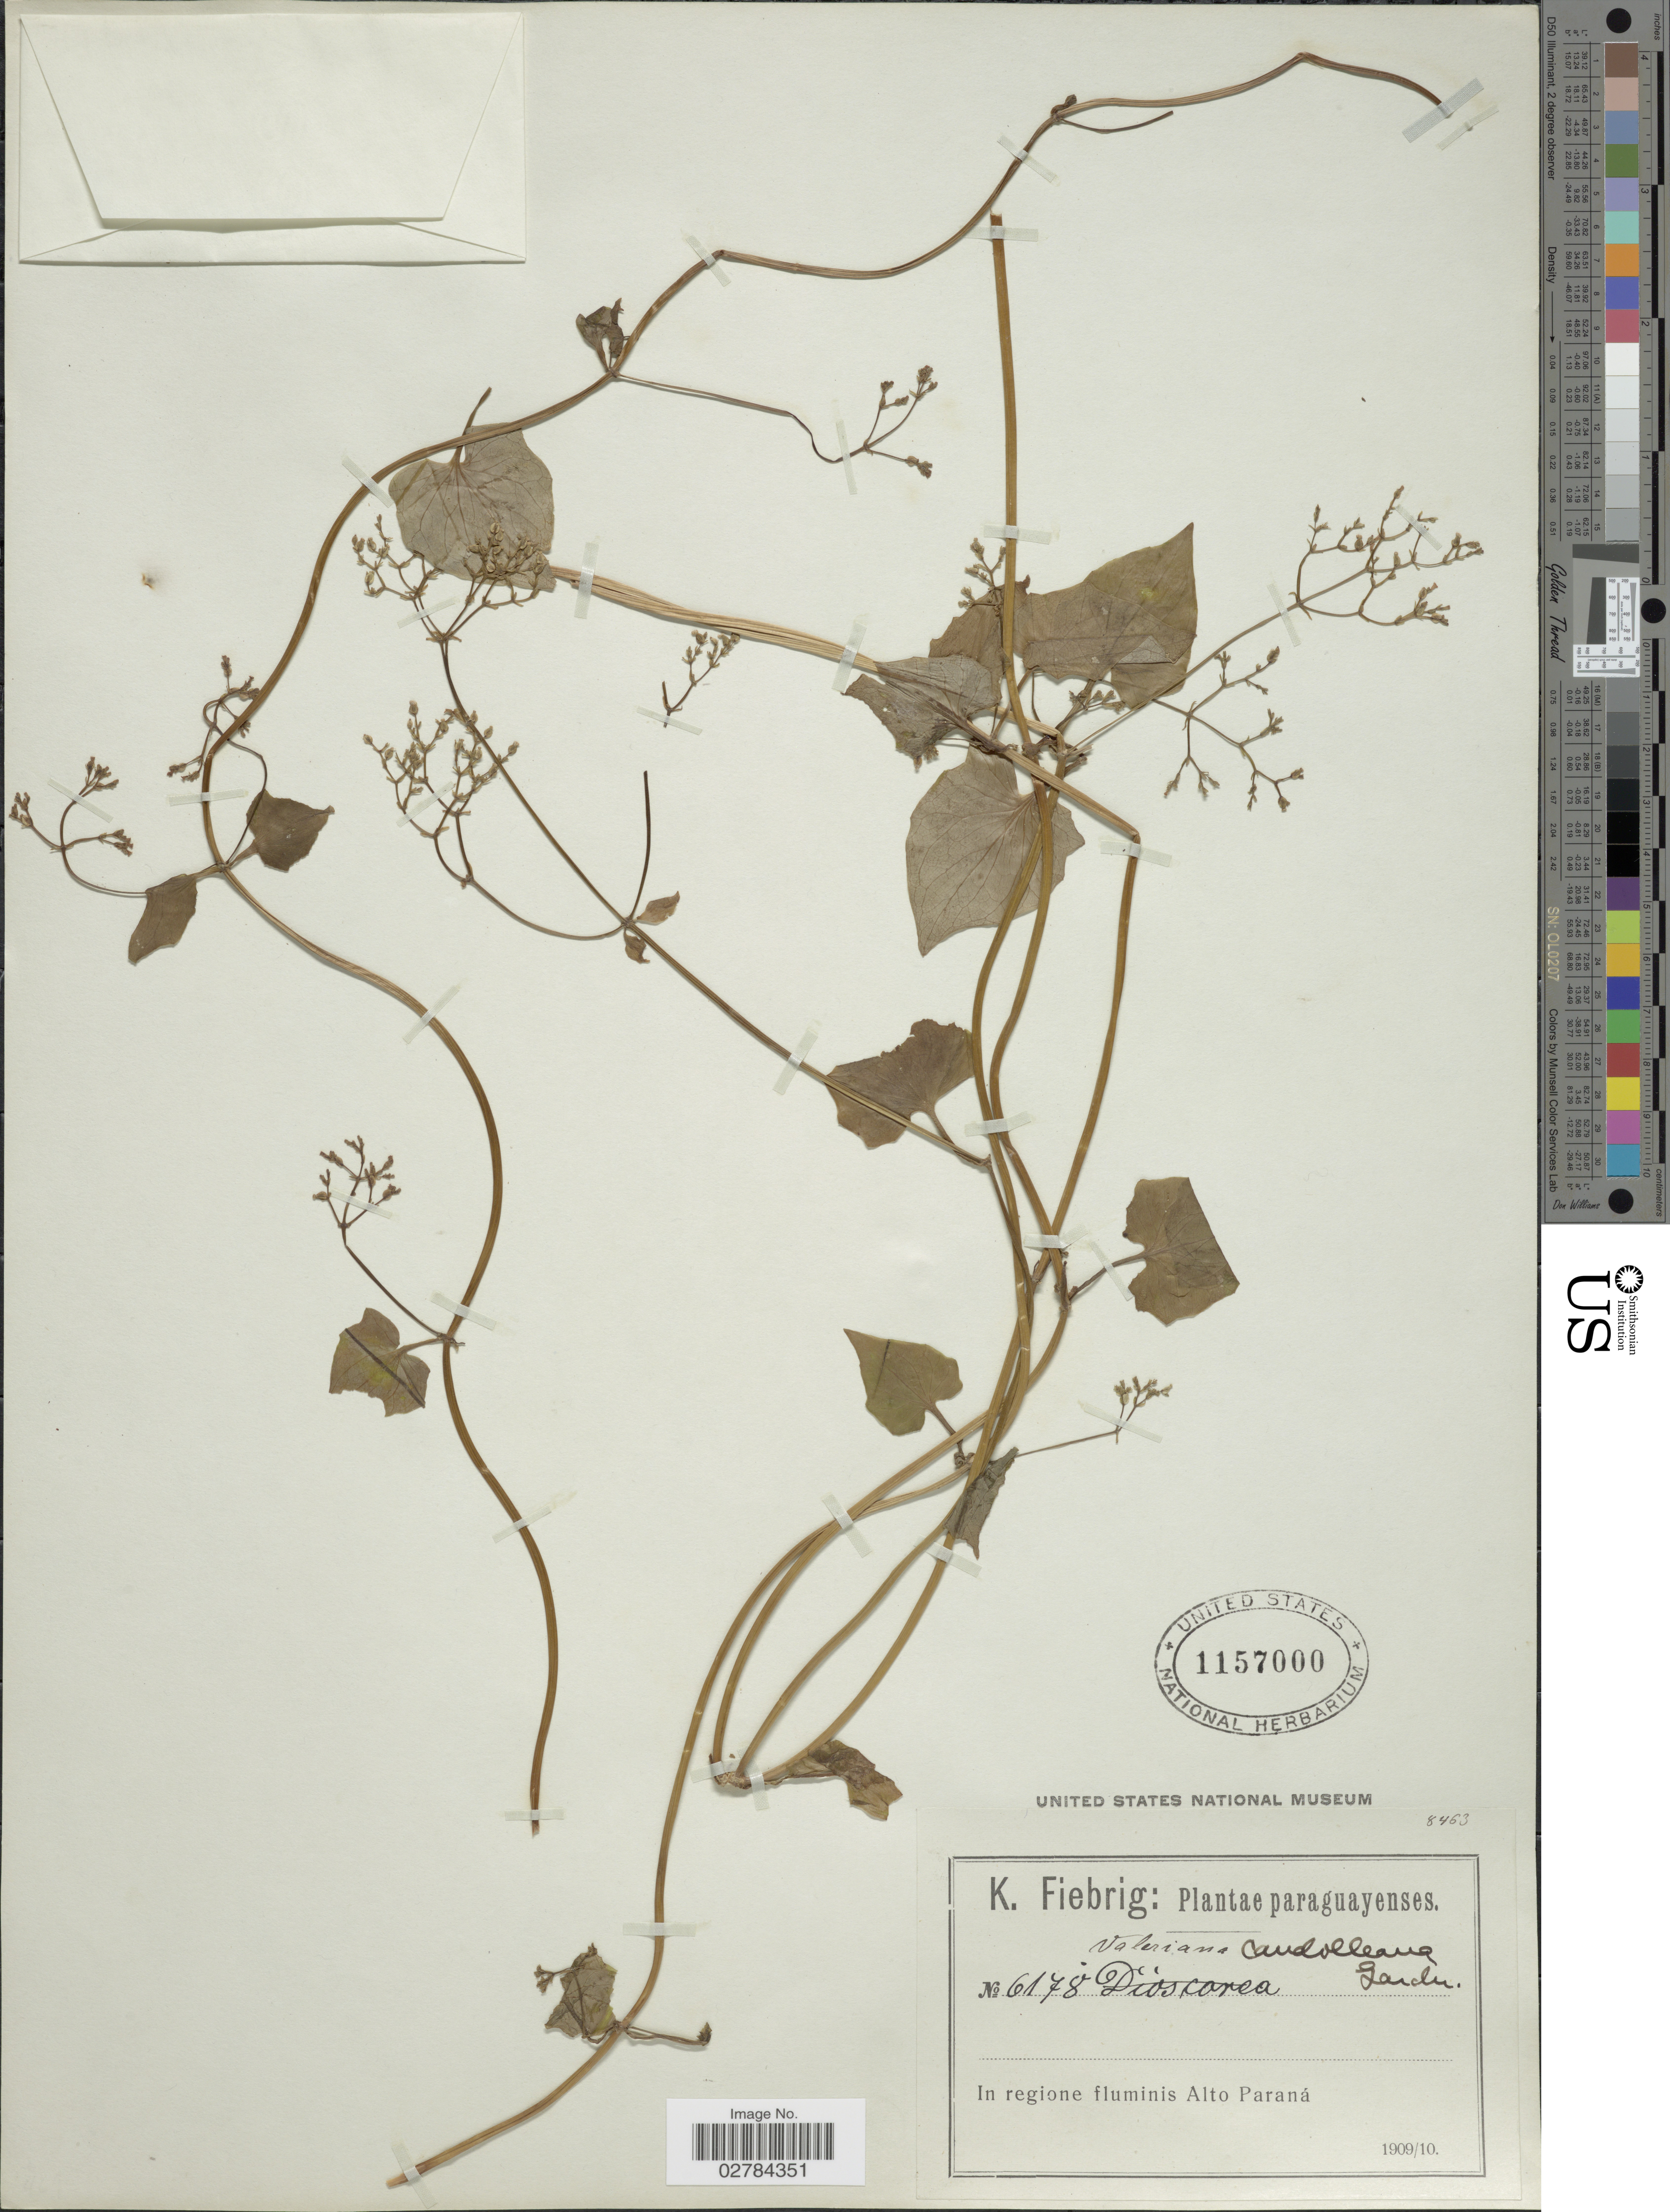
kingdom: Plantae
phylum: Tracheophyta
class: Magnoliopsida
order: Dipsacales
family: Caprifoliaceae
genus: Valeriana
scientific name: Valeriana candolleana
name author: Gardner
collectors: K. Fiebrig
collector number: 6178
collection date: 1909/1910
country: Paraguay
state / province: Alto Parana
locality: In regione fluminis Alto Paraná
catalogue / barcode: US 1157000